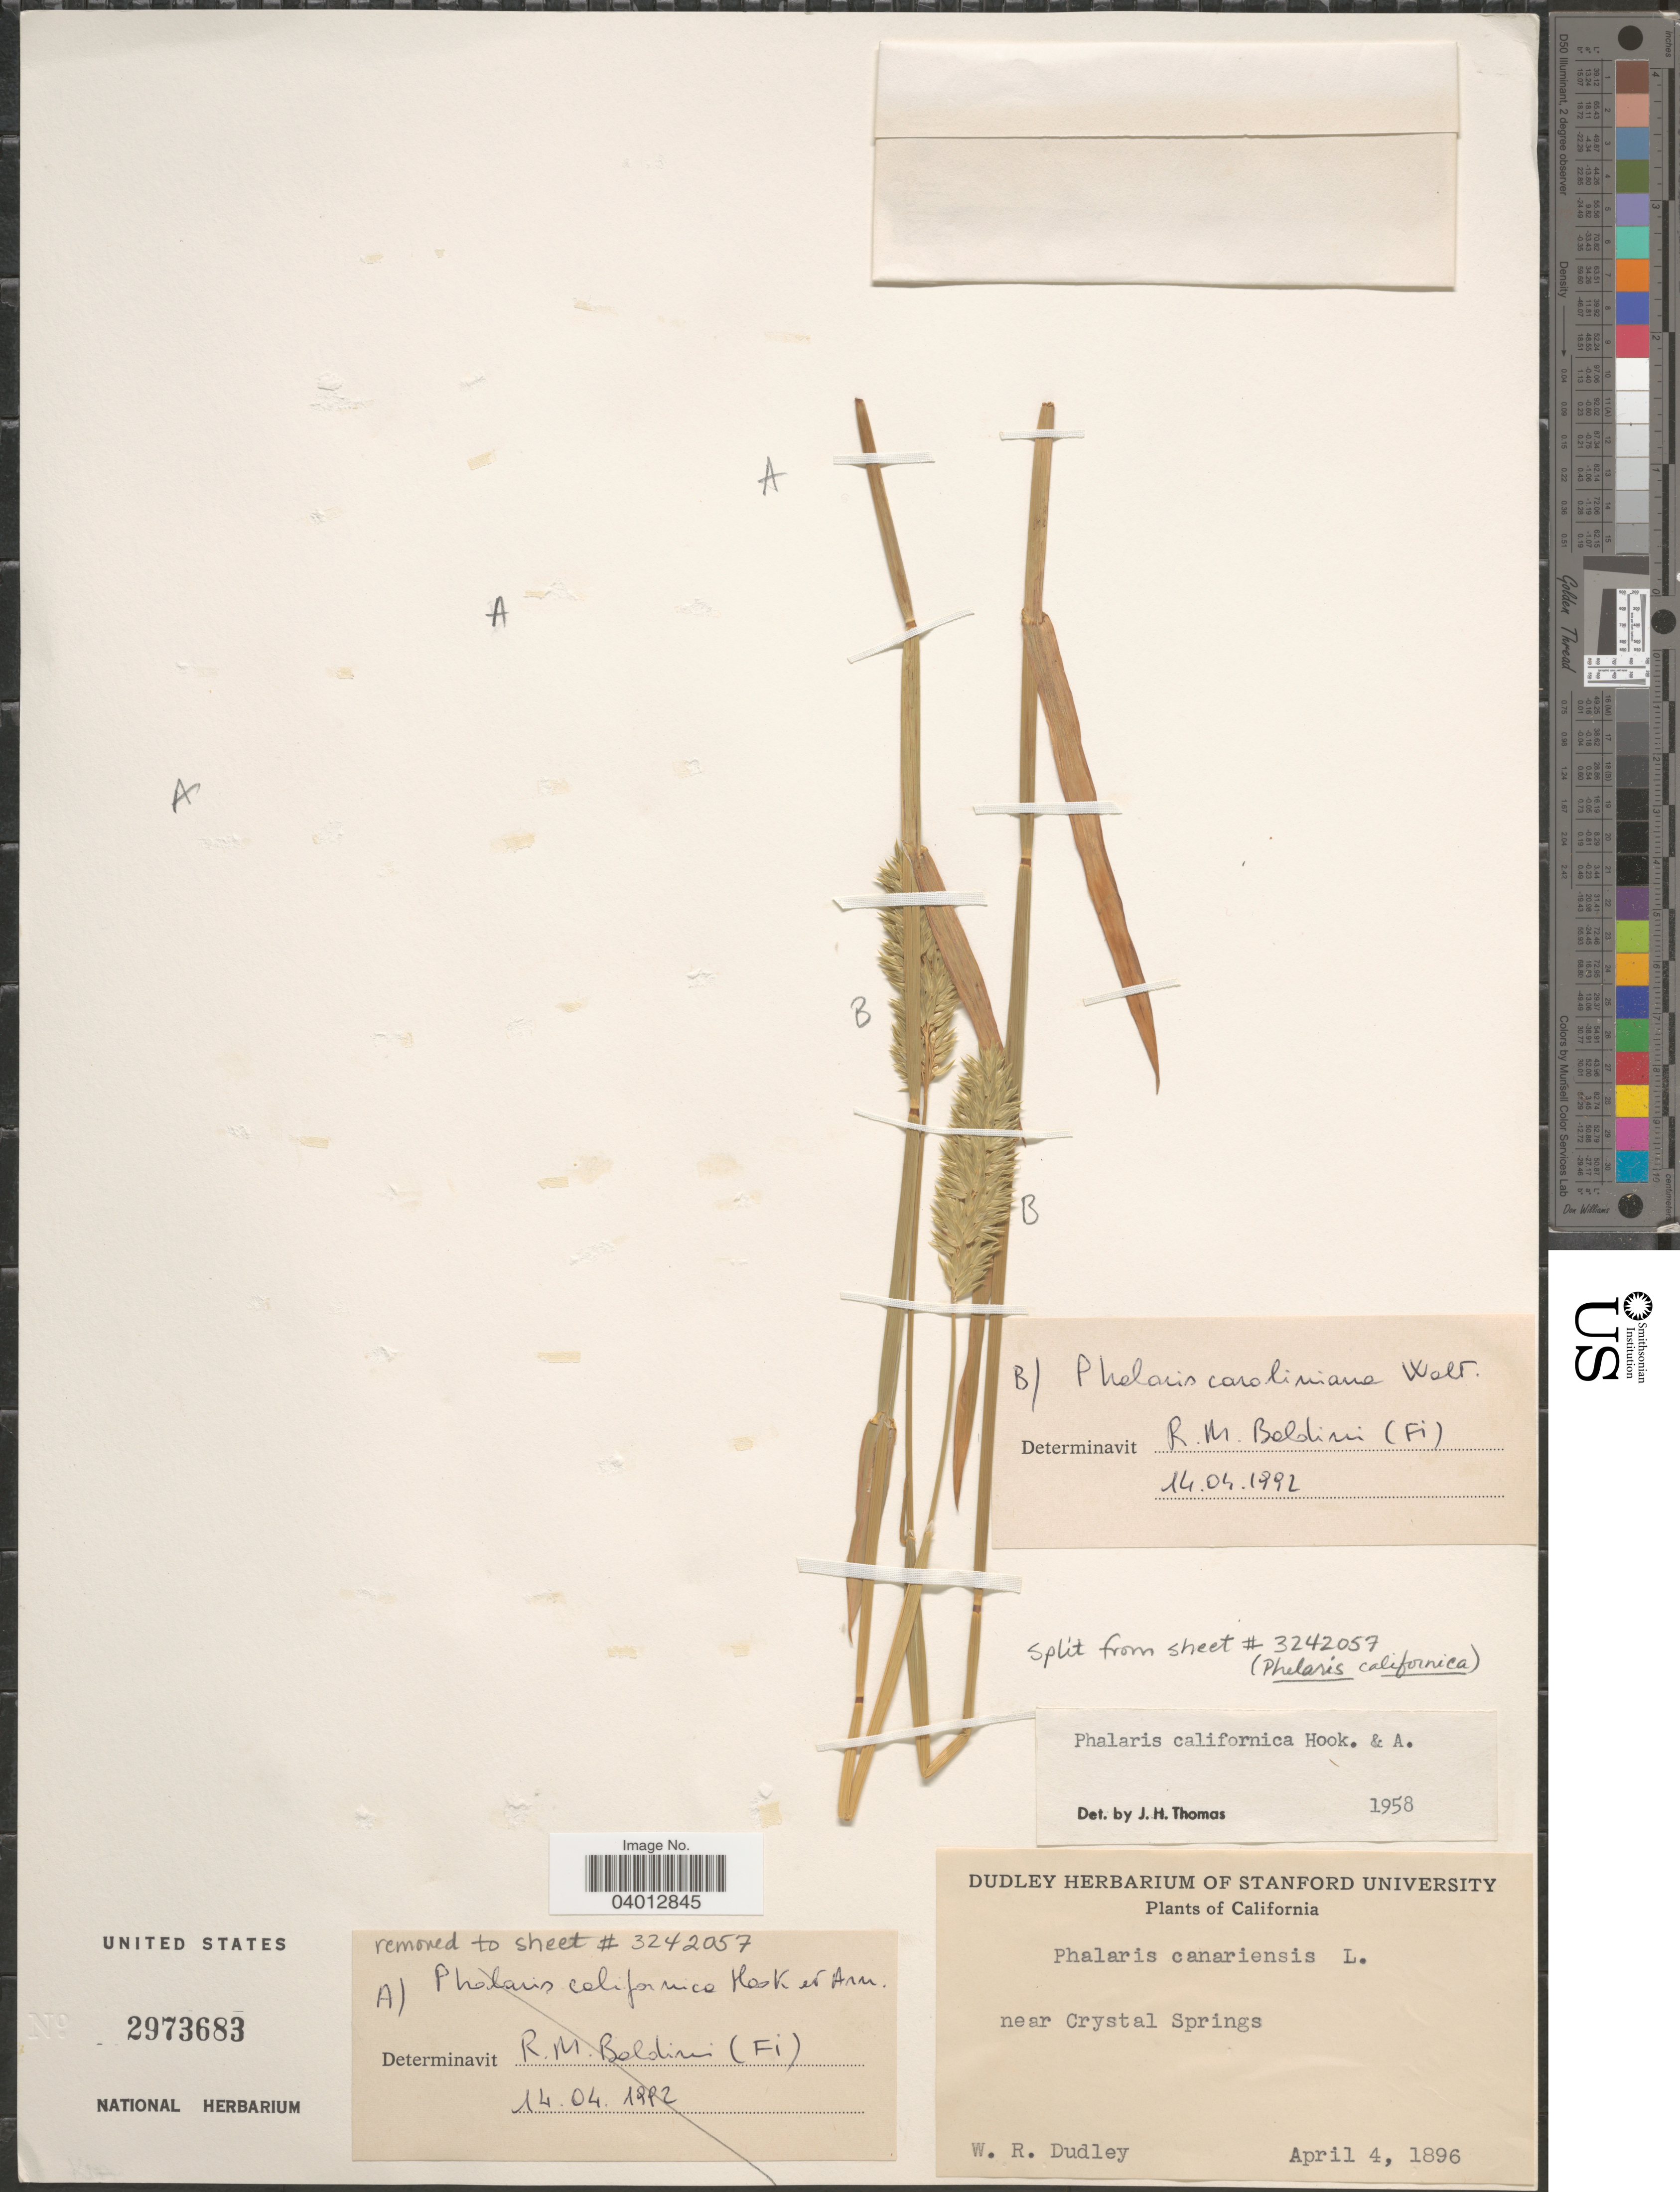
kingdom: Plantae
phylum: Tracheophyta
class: Liliopsida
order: Poales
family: Poaceae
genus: Phalaris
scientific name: Phalaris caroliniana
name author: Walter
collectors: W. Dudley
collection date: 1896-04-04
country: United States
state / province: California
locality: Near Crystal Springs.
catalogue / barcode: US 2973683